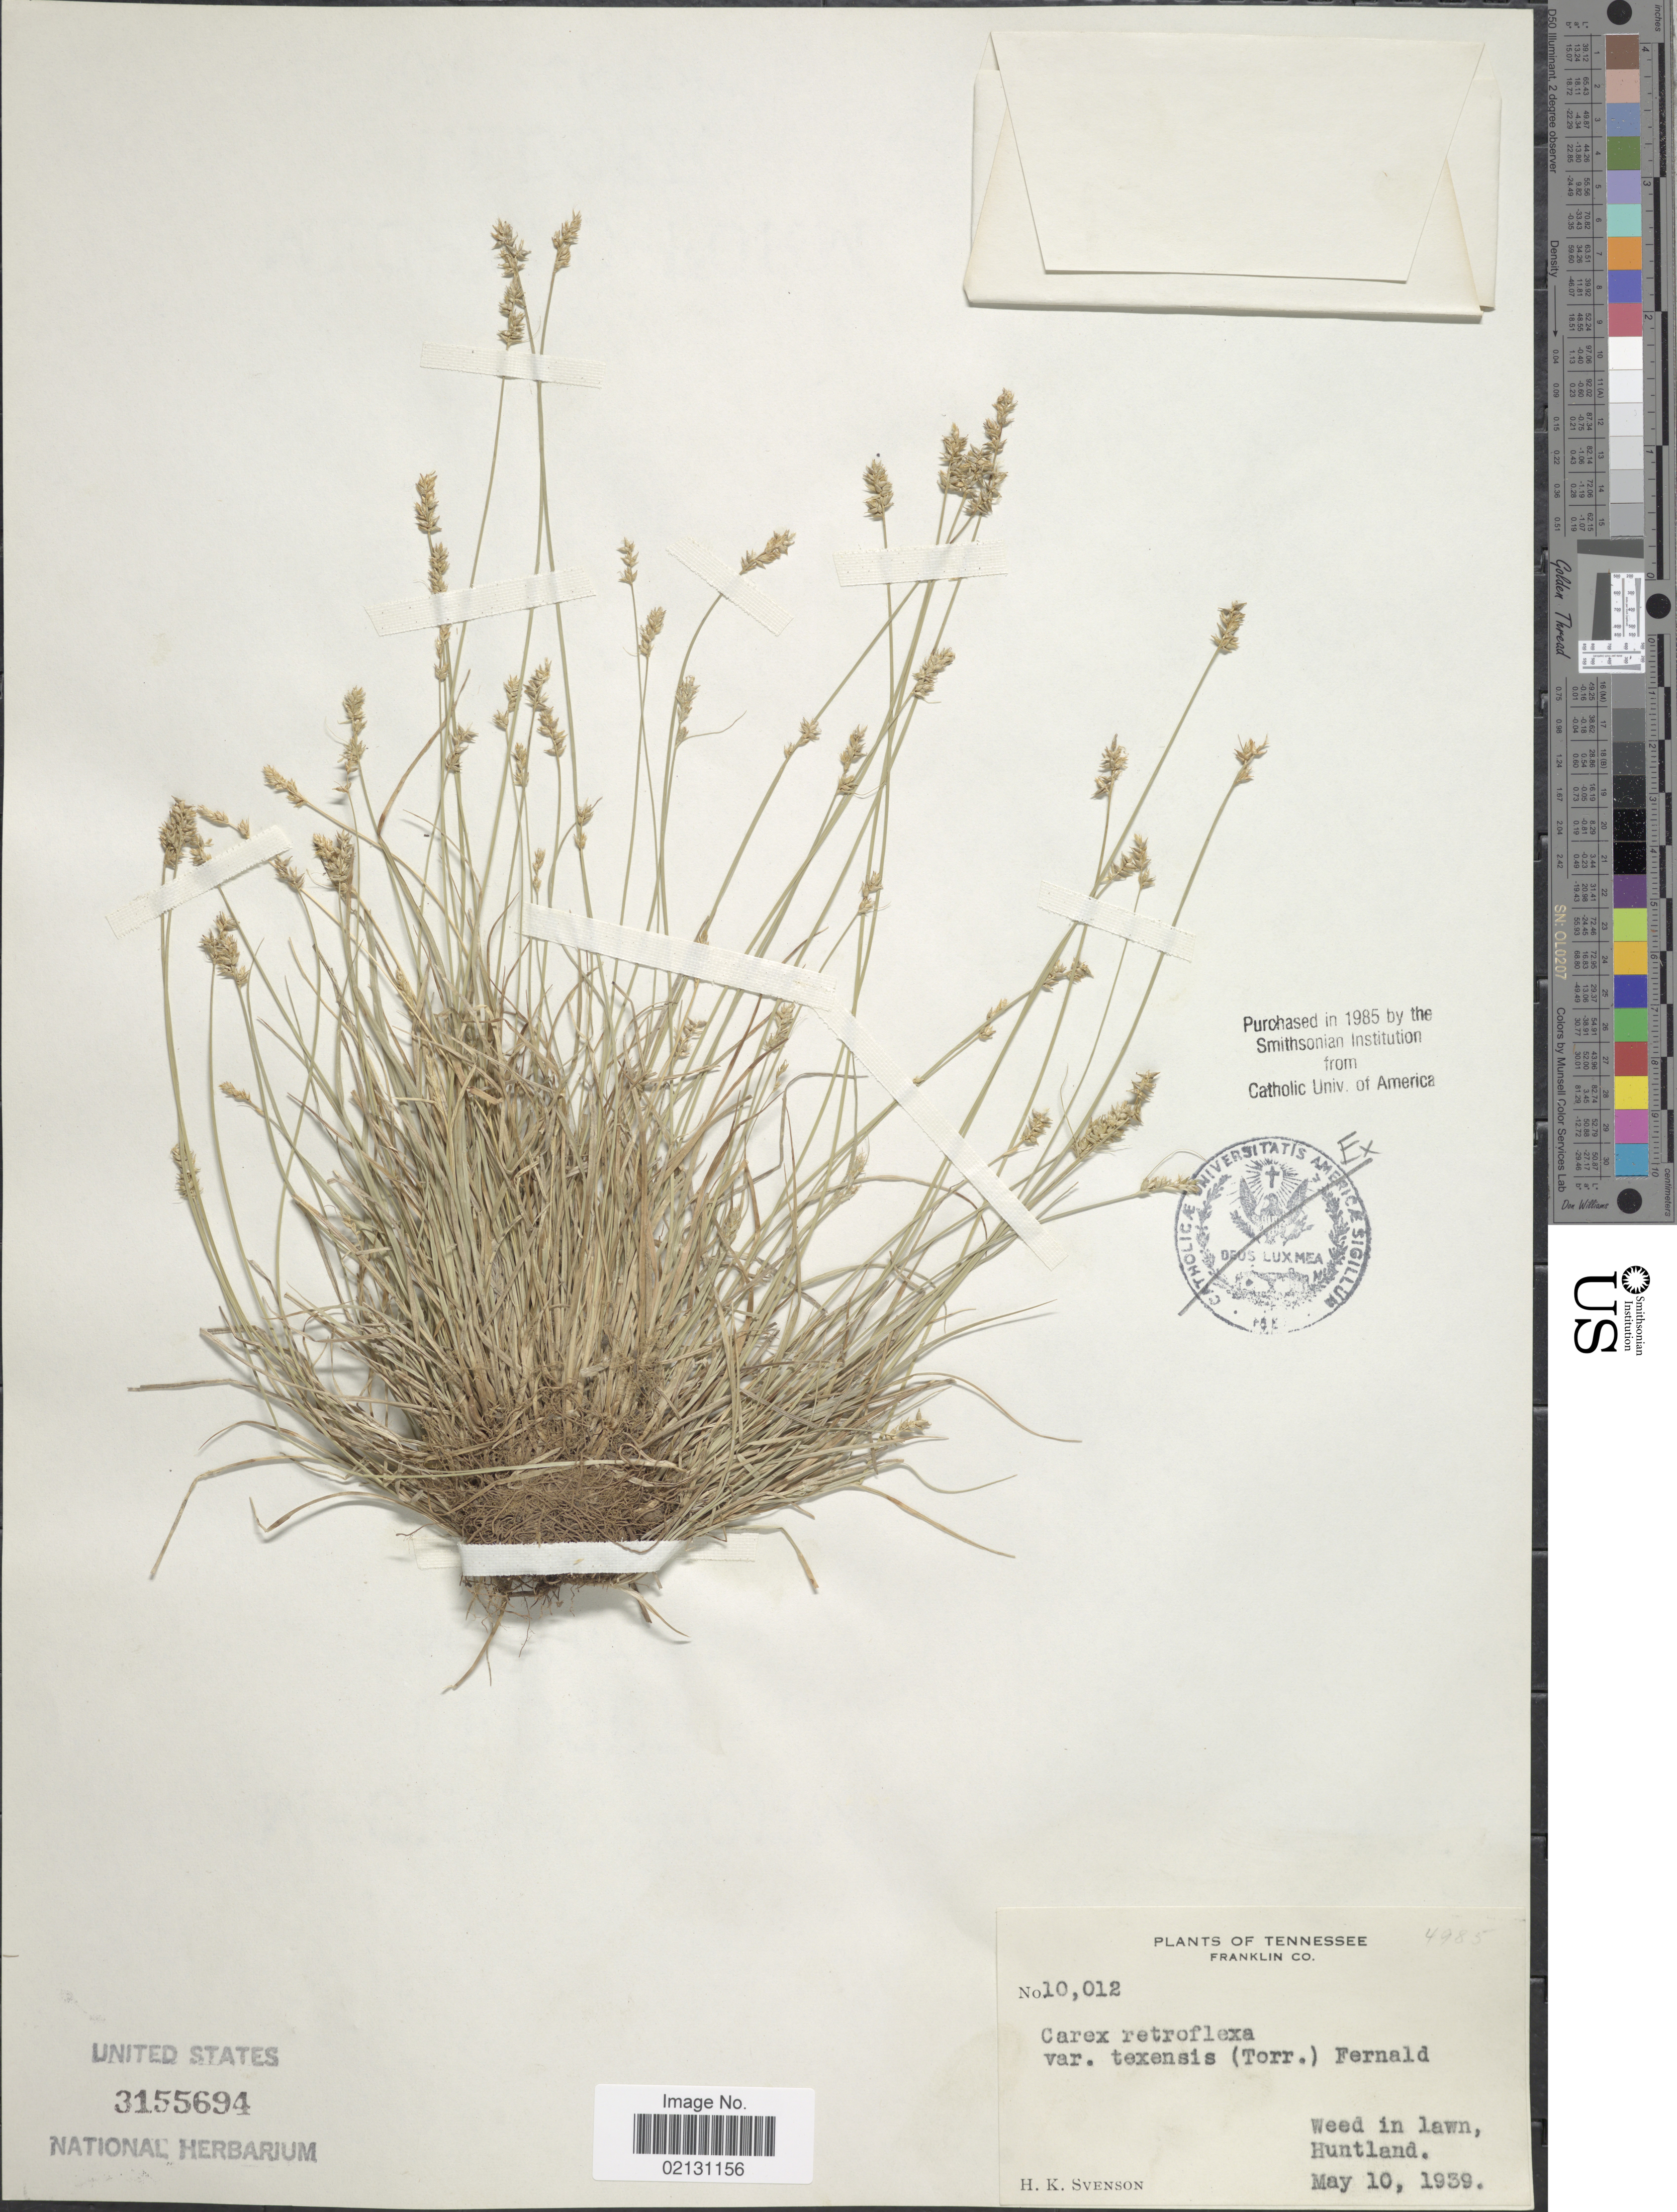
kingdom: Plantae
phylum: Tracheophyta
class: Liliopsida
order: Poales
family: Cyperaceae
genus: Carex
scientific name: Carex retroflexa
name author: Muhl. ex Willd.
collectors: H. K. Svenson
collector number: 10012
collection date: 1939-05-10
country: United States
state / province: Tennessee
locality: Franklin Co, Weed in lawn, Huntland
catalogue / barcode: US 3155694